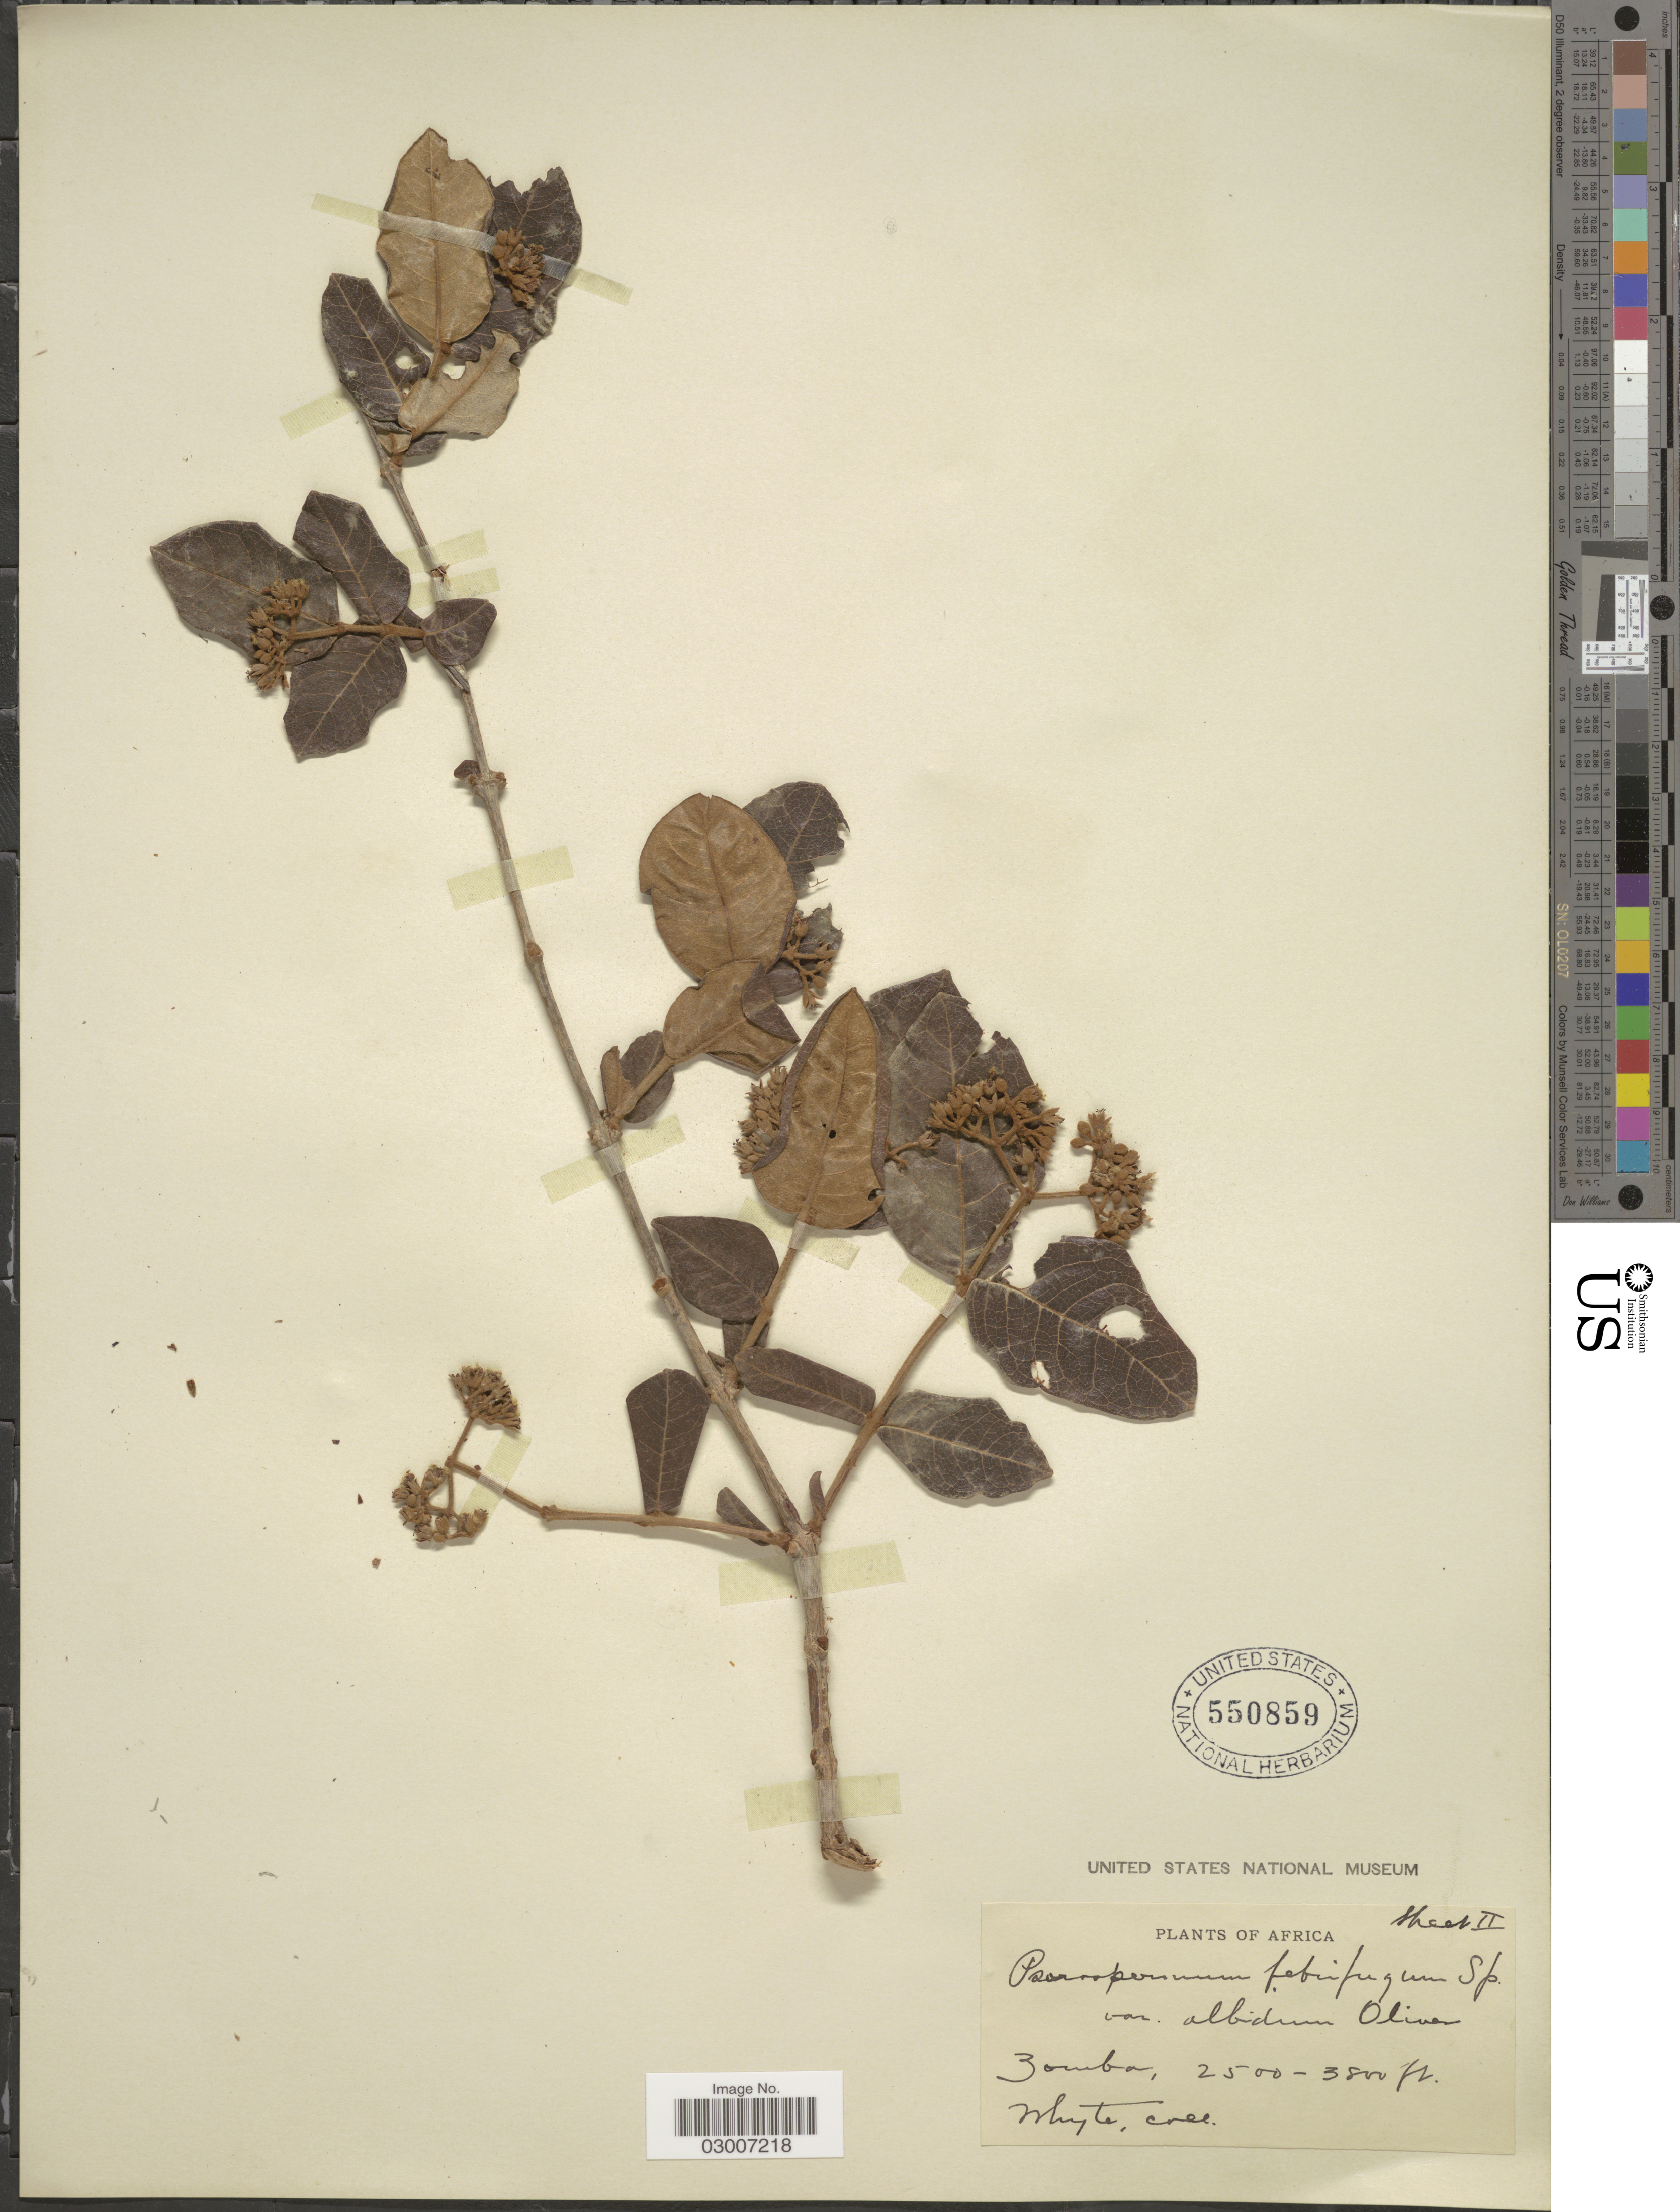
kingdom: Plantae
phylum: Tracheophyta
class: Magnoliopsida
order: Malpighiales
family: Hypericaceae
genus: Psorospermum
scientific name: Psorospermum febrifugum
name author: Spach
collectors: Whyte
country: Malawi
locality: Africa. Zomba.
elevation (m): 762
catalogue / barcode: US 550859